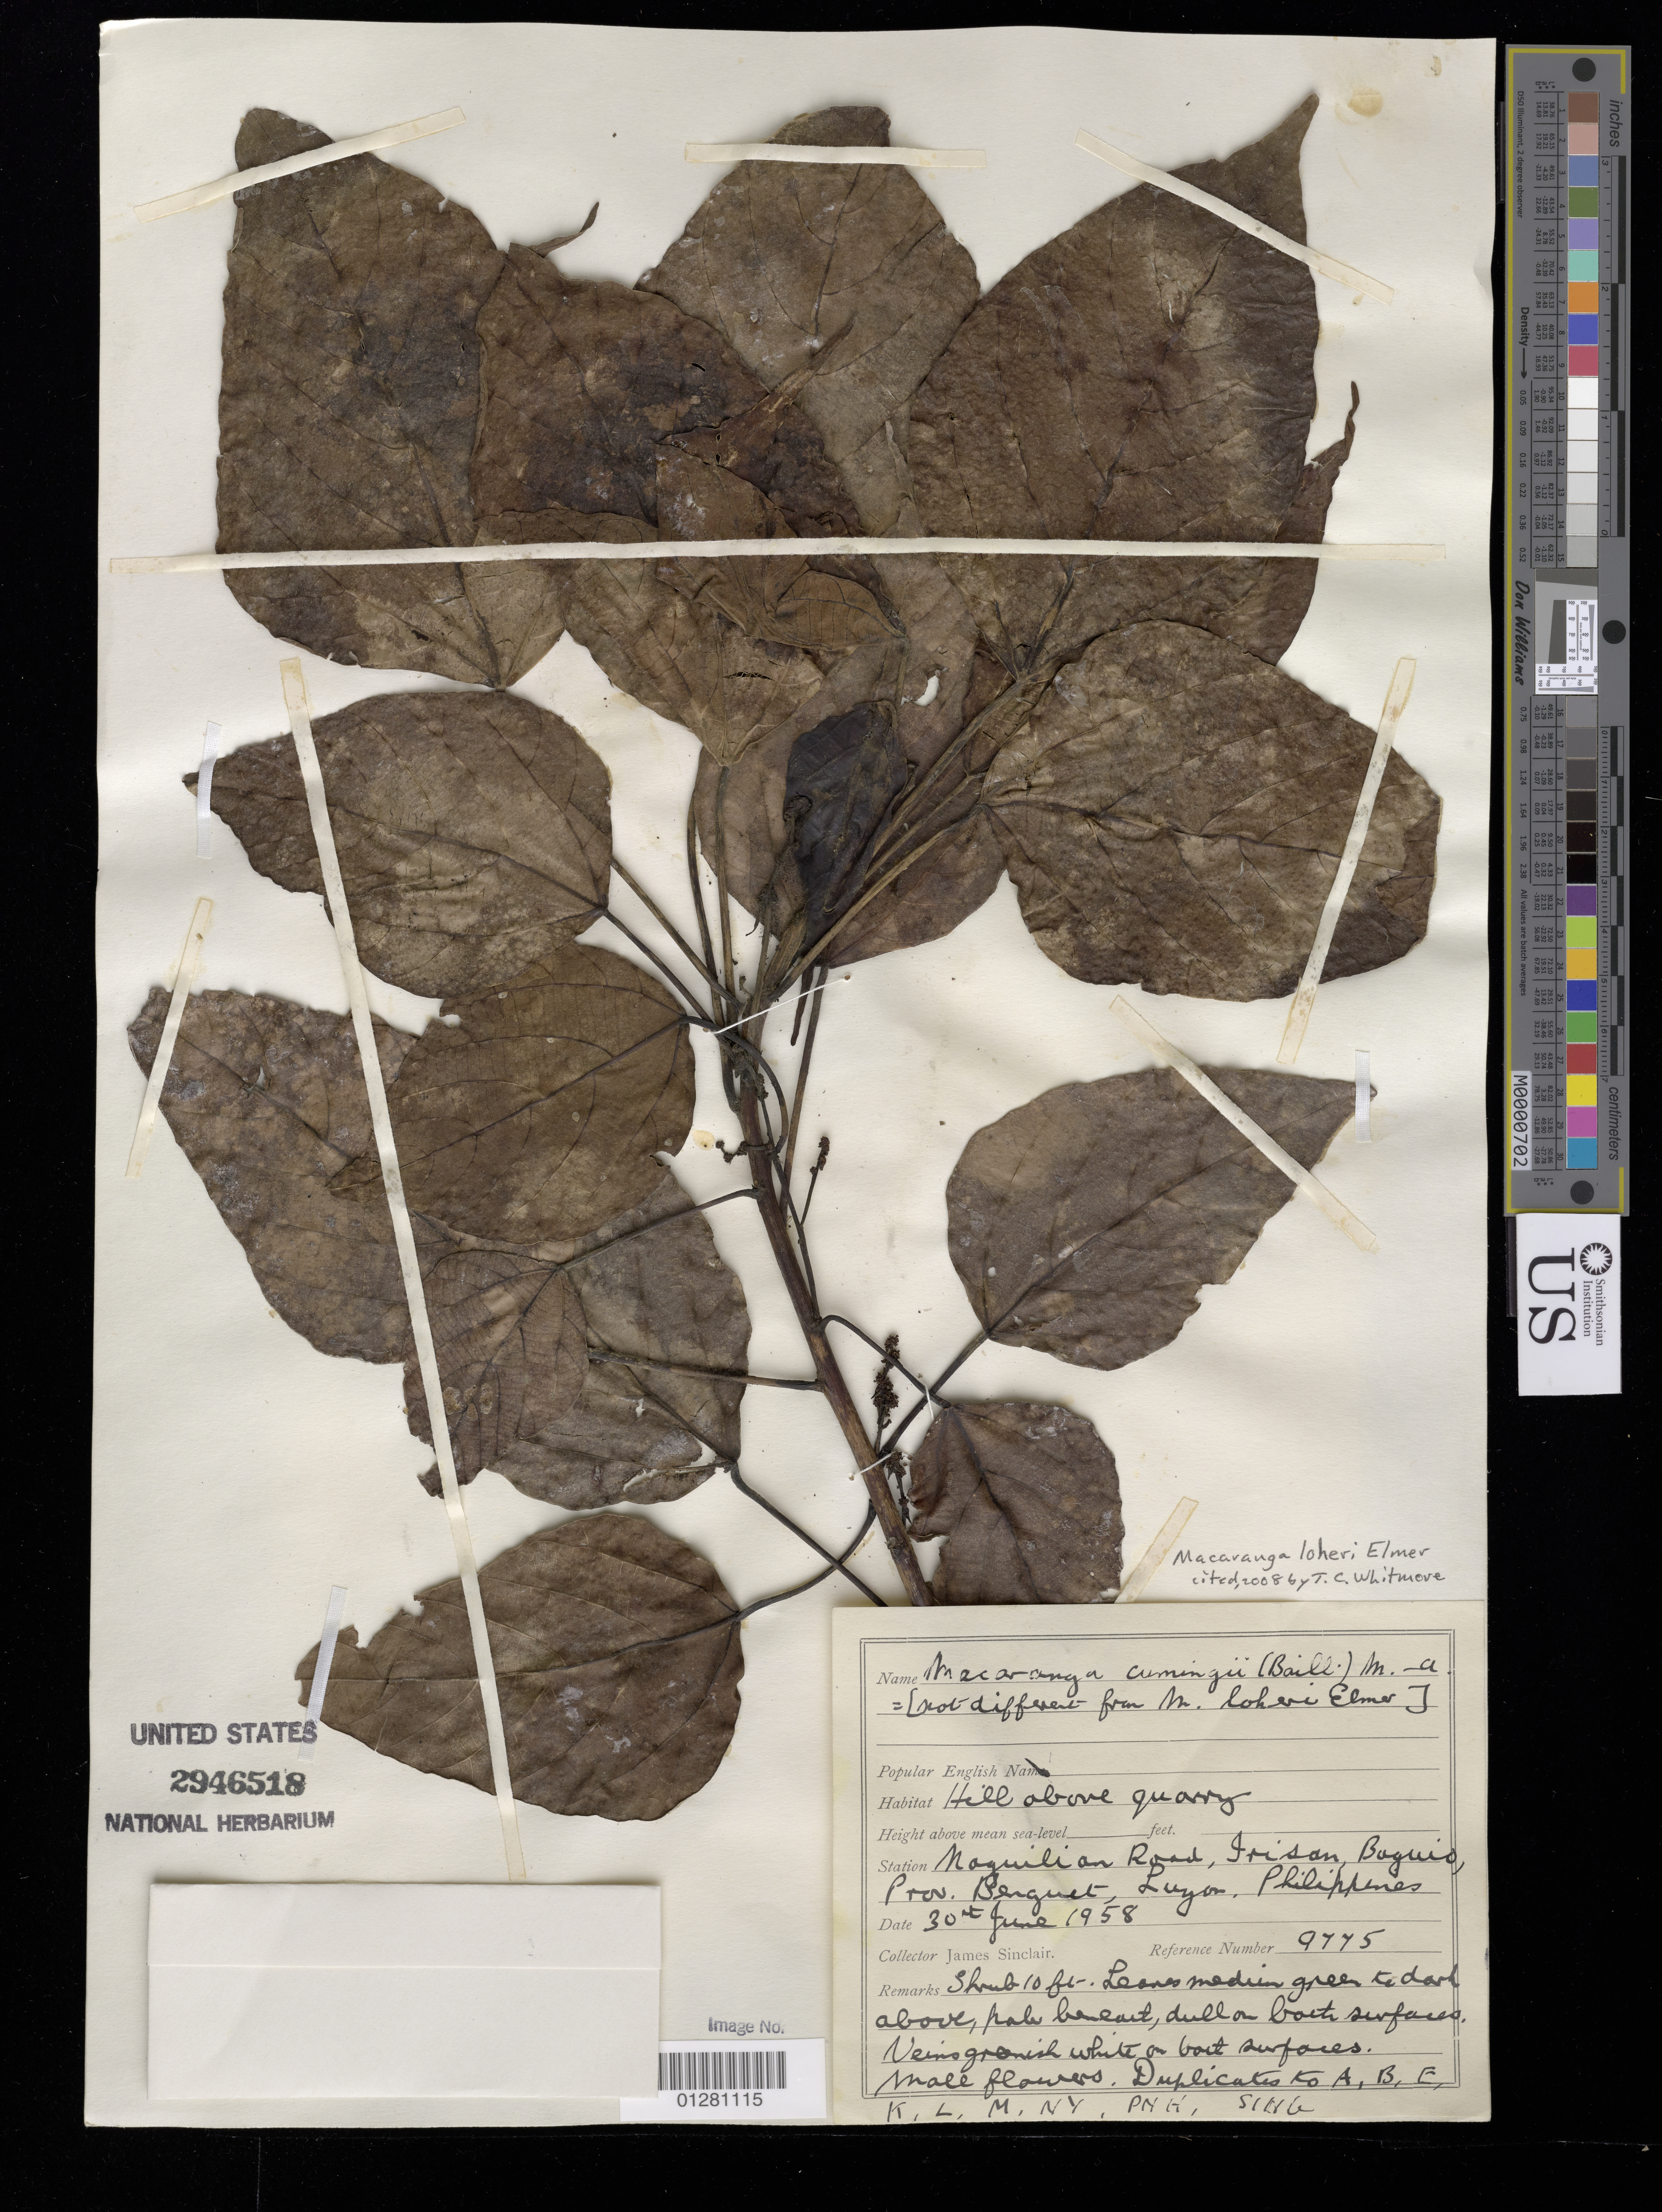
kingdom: Plantae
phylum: Tracheophyta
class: Magnoliopsida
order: Malpighiales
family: Euphorbiaceae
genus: Macaranga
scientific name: Macaranga loheri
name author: Elmer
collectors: J. Sinclair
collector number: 9775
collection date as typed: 30 Jun 1958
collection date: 1958-06-30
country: Philippines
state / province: Cordillera (Administrative Region)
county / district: Benguet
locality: Luzon.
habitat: Shrub.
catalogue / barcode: US 2946518